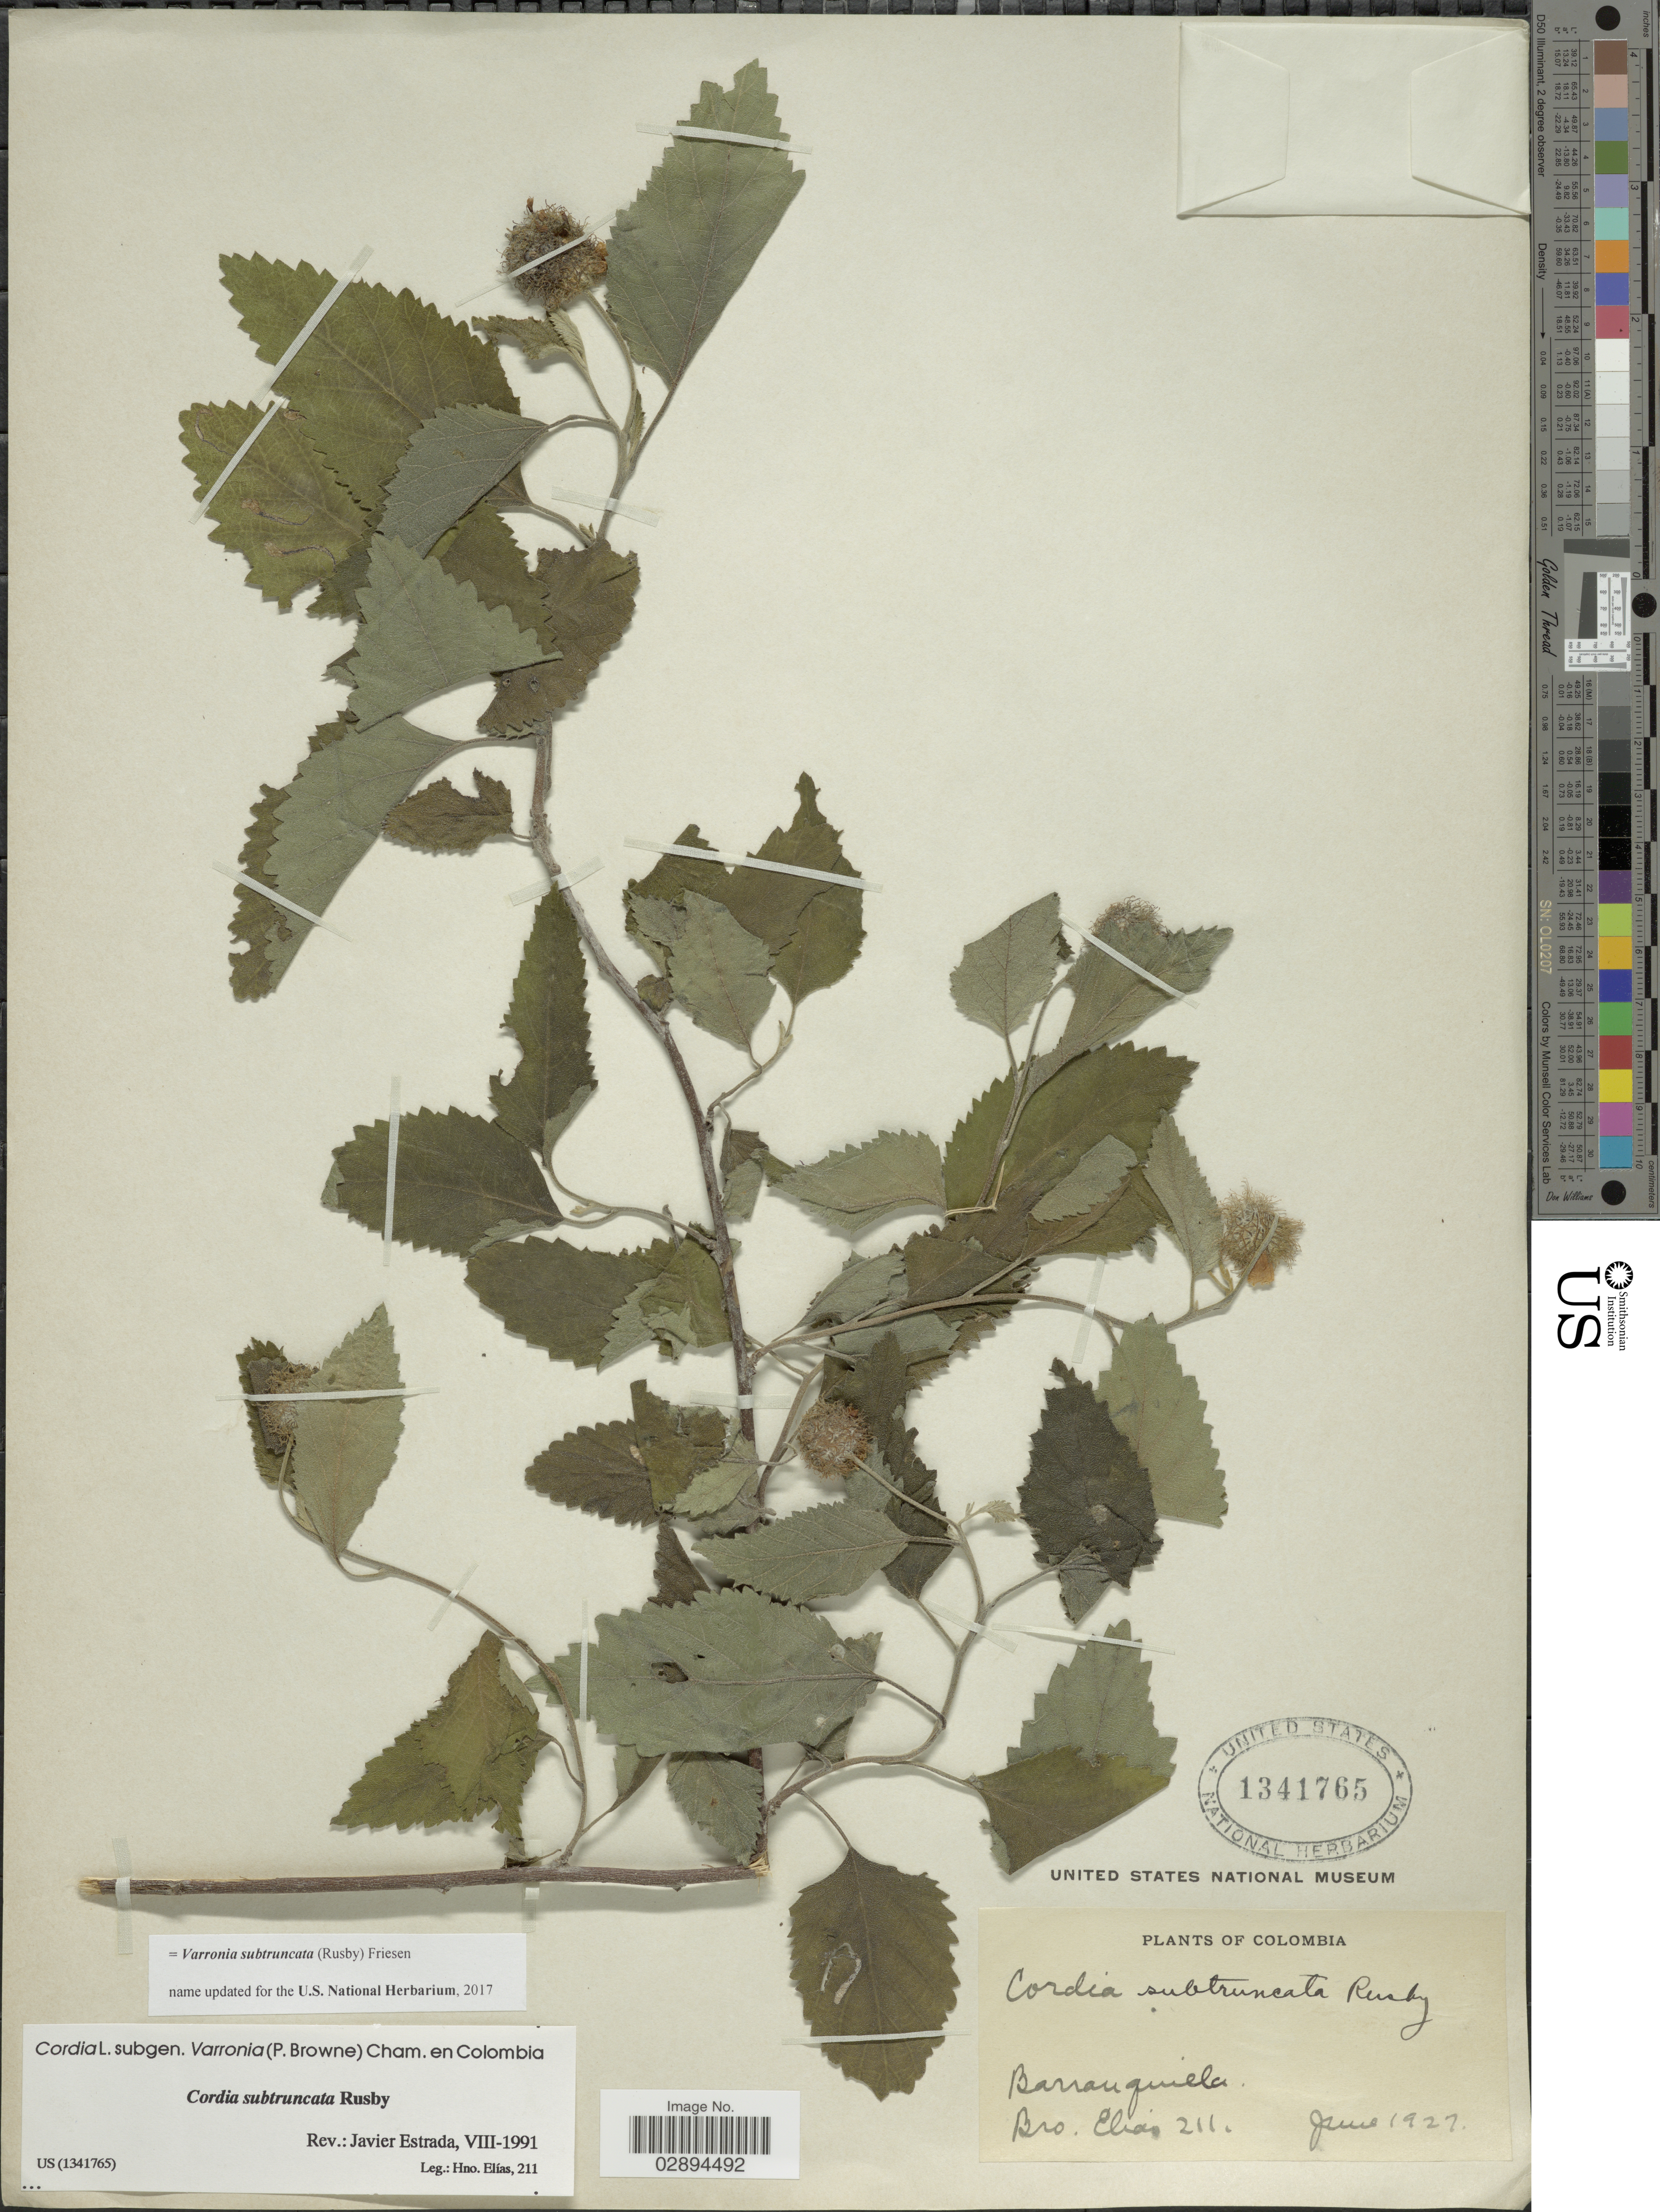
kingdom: Plantae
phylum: Tracheophyta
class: Magnoliopsida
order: Boraginales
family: Cordiaceae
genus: Varronia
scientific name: Varronia subtruncata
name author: (Rusby) Friesen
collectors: Bro. Elias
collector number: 211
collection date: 1927-06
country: Colombia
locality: Barranquilla.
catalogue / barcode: US 1341765